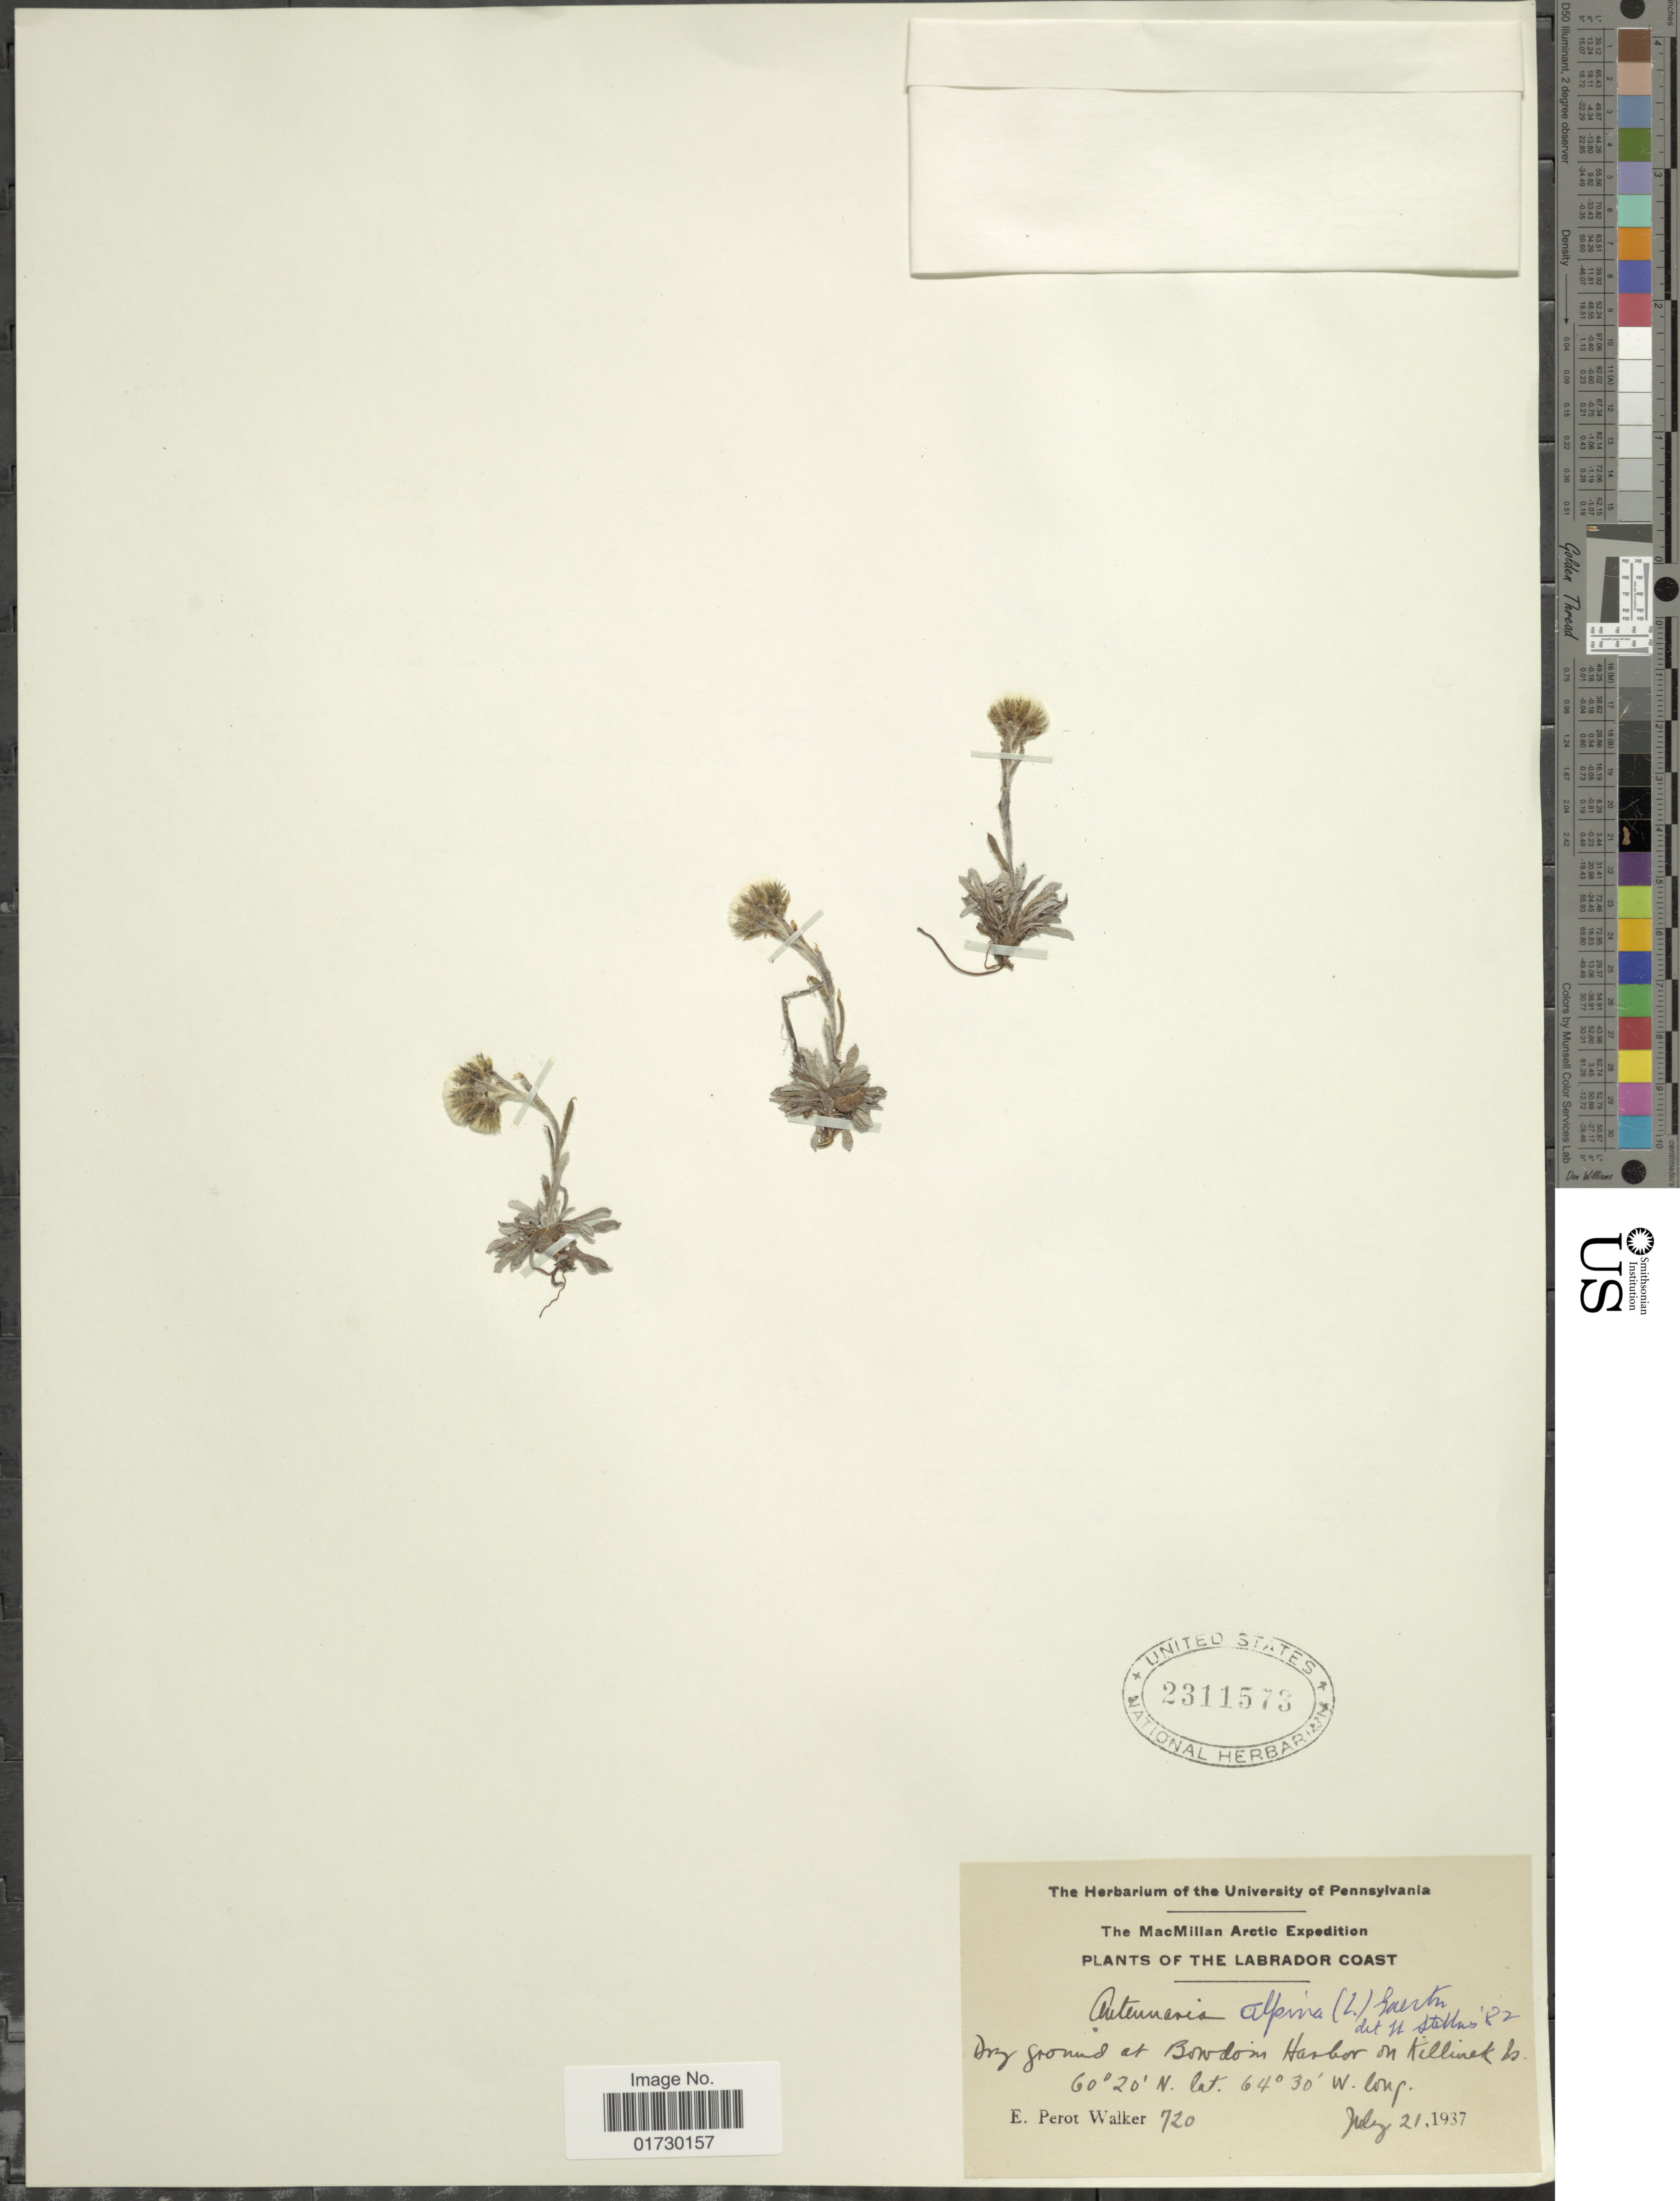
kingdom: Plantae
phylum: Tracheophyta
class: Magnoliopsida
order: Asterales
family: Asteraceae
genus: Antennaria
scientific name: Antennaria alpina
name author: (L.) Gaertn.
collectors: E. P. Walker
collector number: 720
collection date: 1937-07-21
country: Canada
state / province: Newfoundland and Labrador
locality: Arctic, The Labrabor Coast, Dry ground at Bowdon Harbor on Killinek Is.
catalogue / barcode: US 2311573